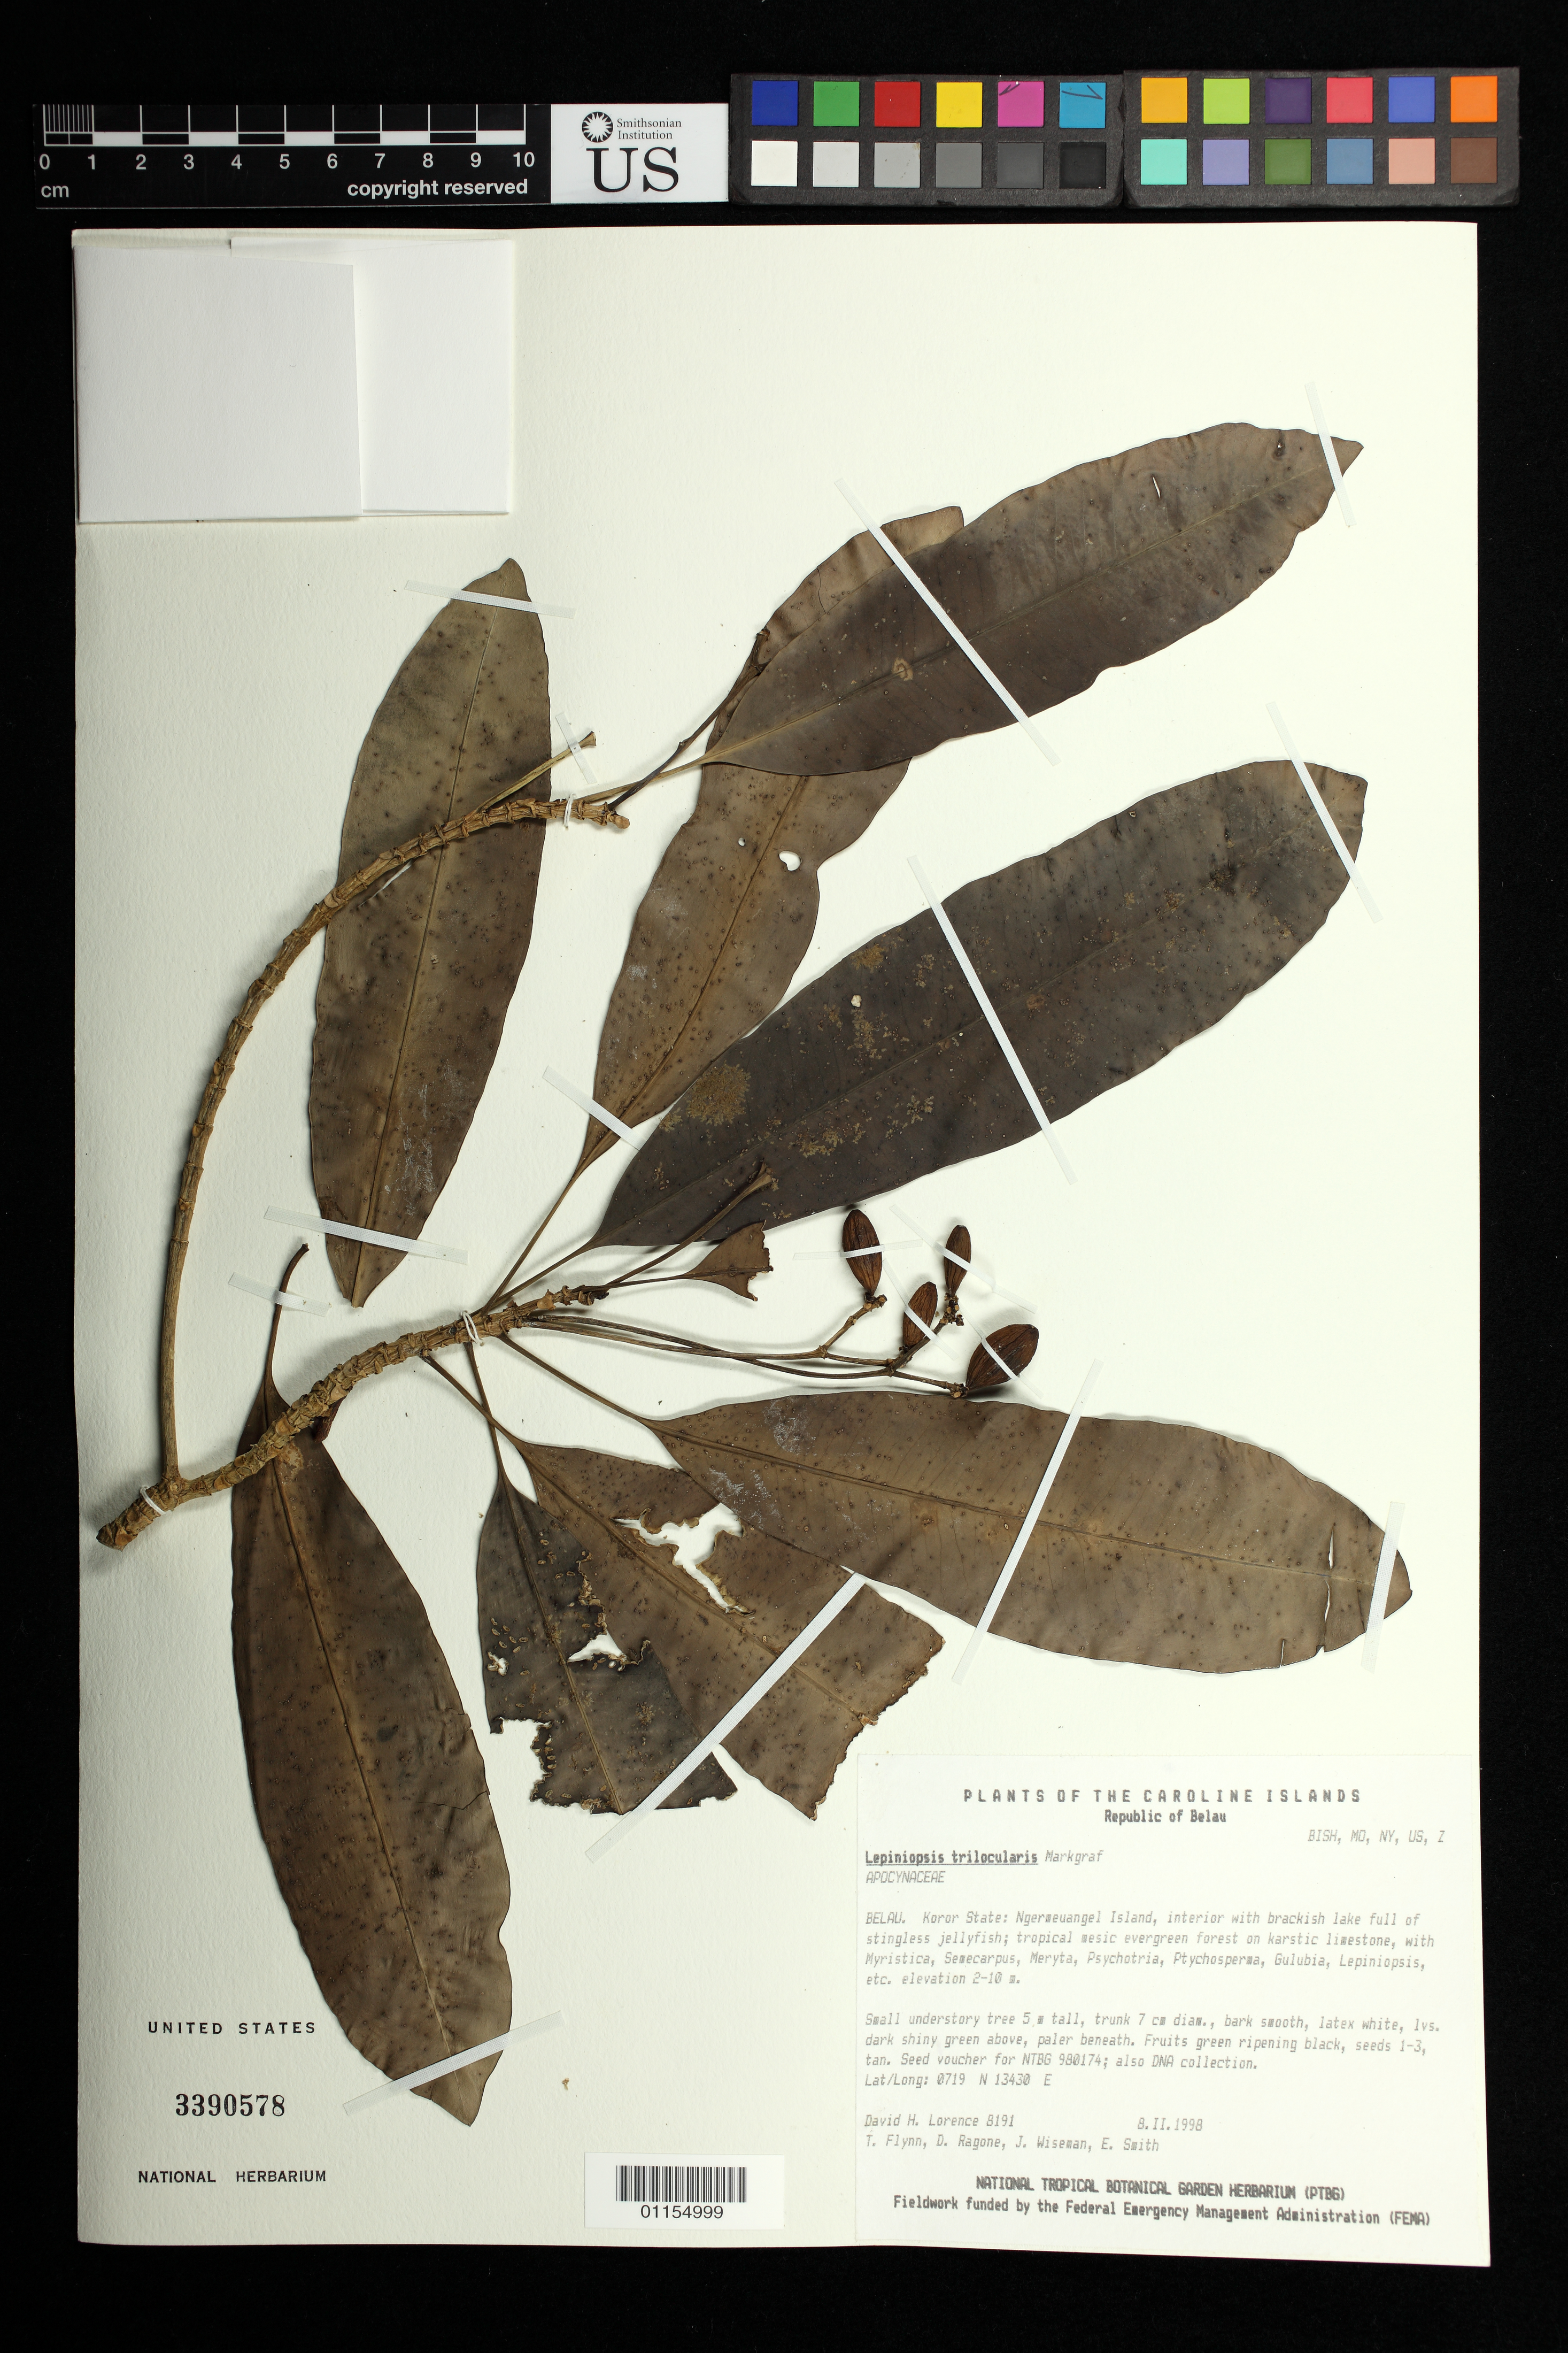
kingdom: Plantae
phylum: Tracheophyta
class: Magnoliopsida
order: Gentianales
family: Apocynaceae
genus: Lepiniopsis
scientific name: Lepiniopsis trilocularis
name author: Markgr.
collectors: D. Lorence, T. W. Flynn, D. Ragone, J. Wiseman & C. E. Smith Jr.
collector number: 8191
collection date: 1998-02-08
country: Palau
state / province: Koror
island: Ngeruktabel [Urukthapel]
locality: Ngermeuangel Island, interior.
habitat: Brackish lake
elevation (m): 2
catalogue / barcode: US 3390578